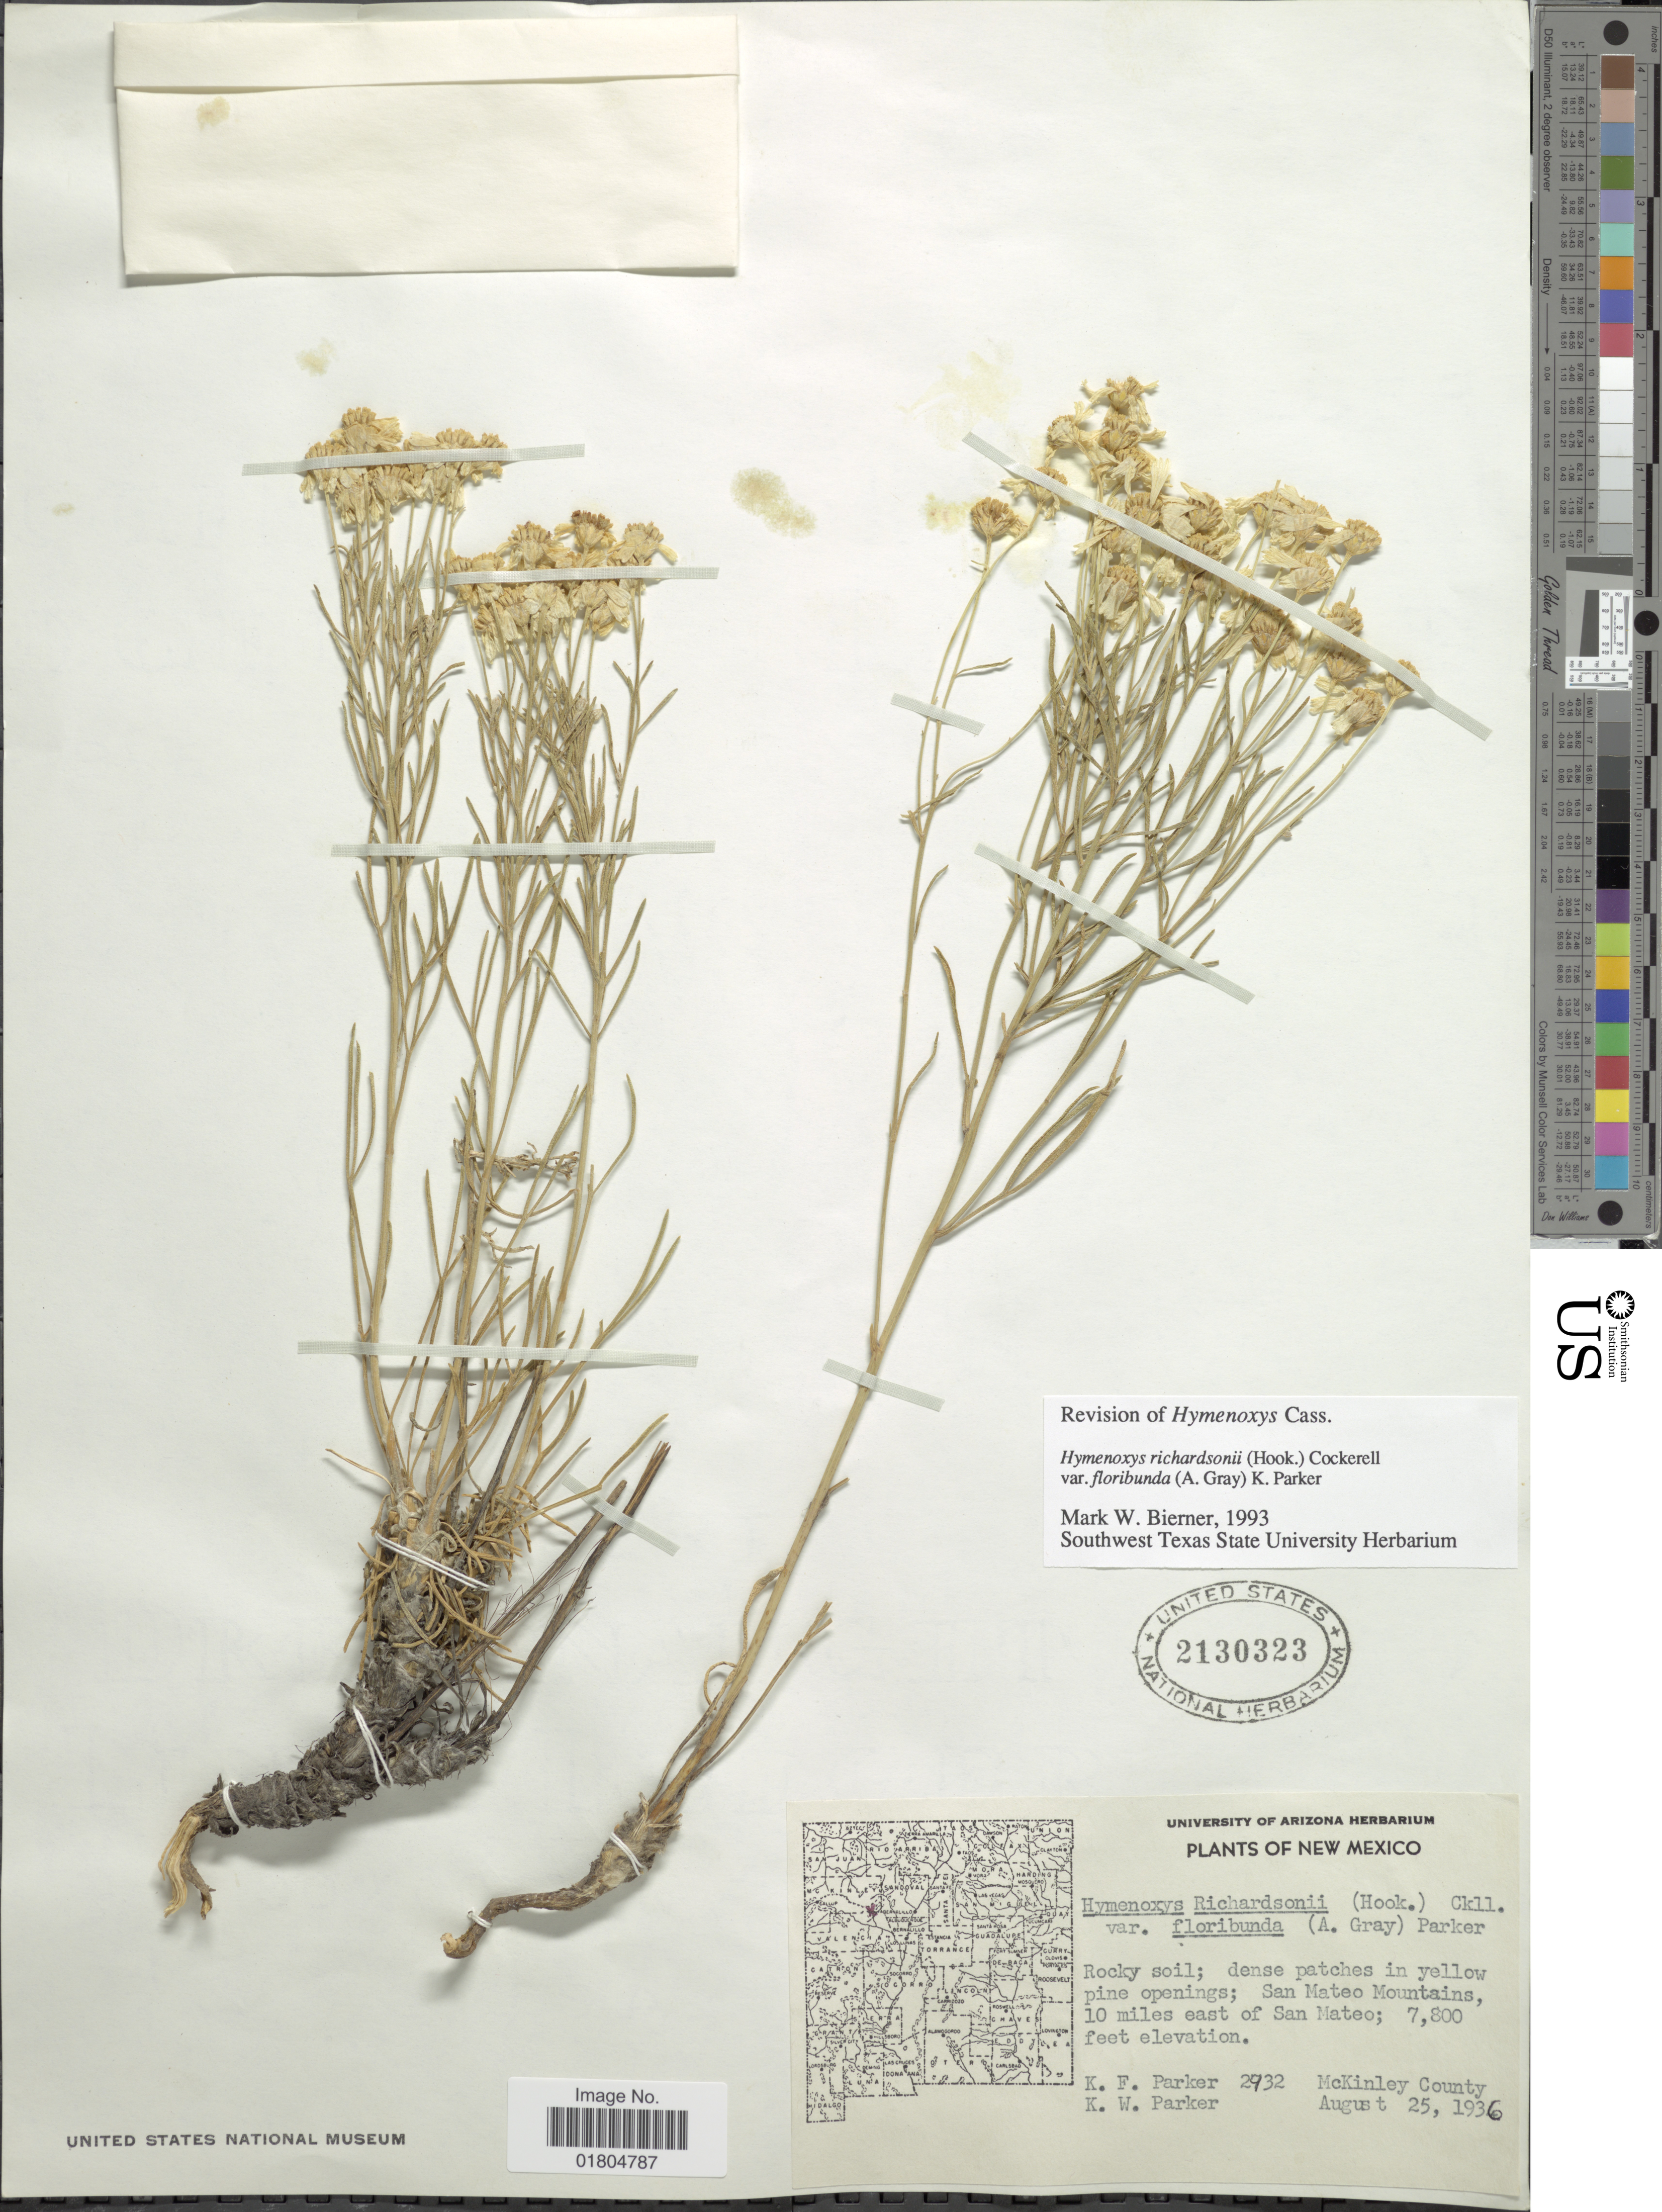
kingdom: Plantae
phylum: Tracheophyta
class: Magnoliopsida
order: Asterales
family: Asteraceae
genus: Hymenoxys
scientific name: Hymenoxys richardsonii var. floribunda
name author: (A. Gray) K.F. Parker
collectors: K. F. Parker & K. Parker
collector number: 2932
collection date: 1936-08-25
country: United States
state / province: New Mexico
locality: San Mateo Mountains, 10 miles east of San Mateo. McKinley County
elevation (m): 2377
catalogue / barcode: US 2130323